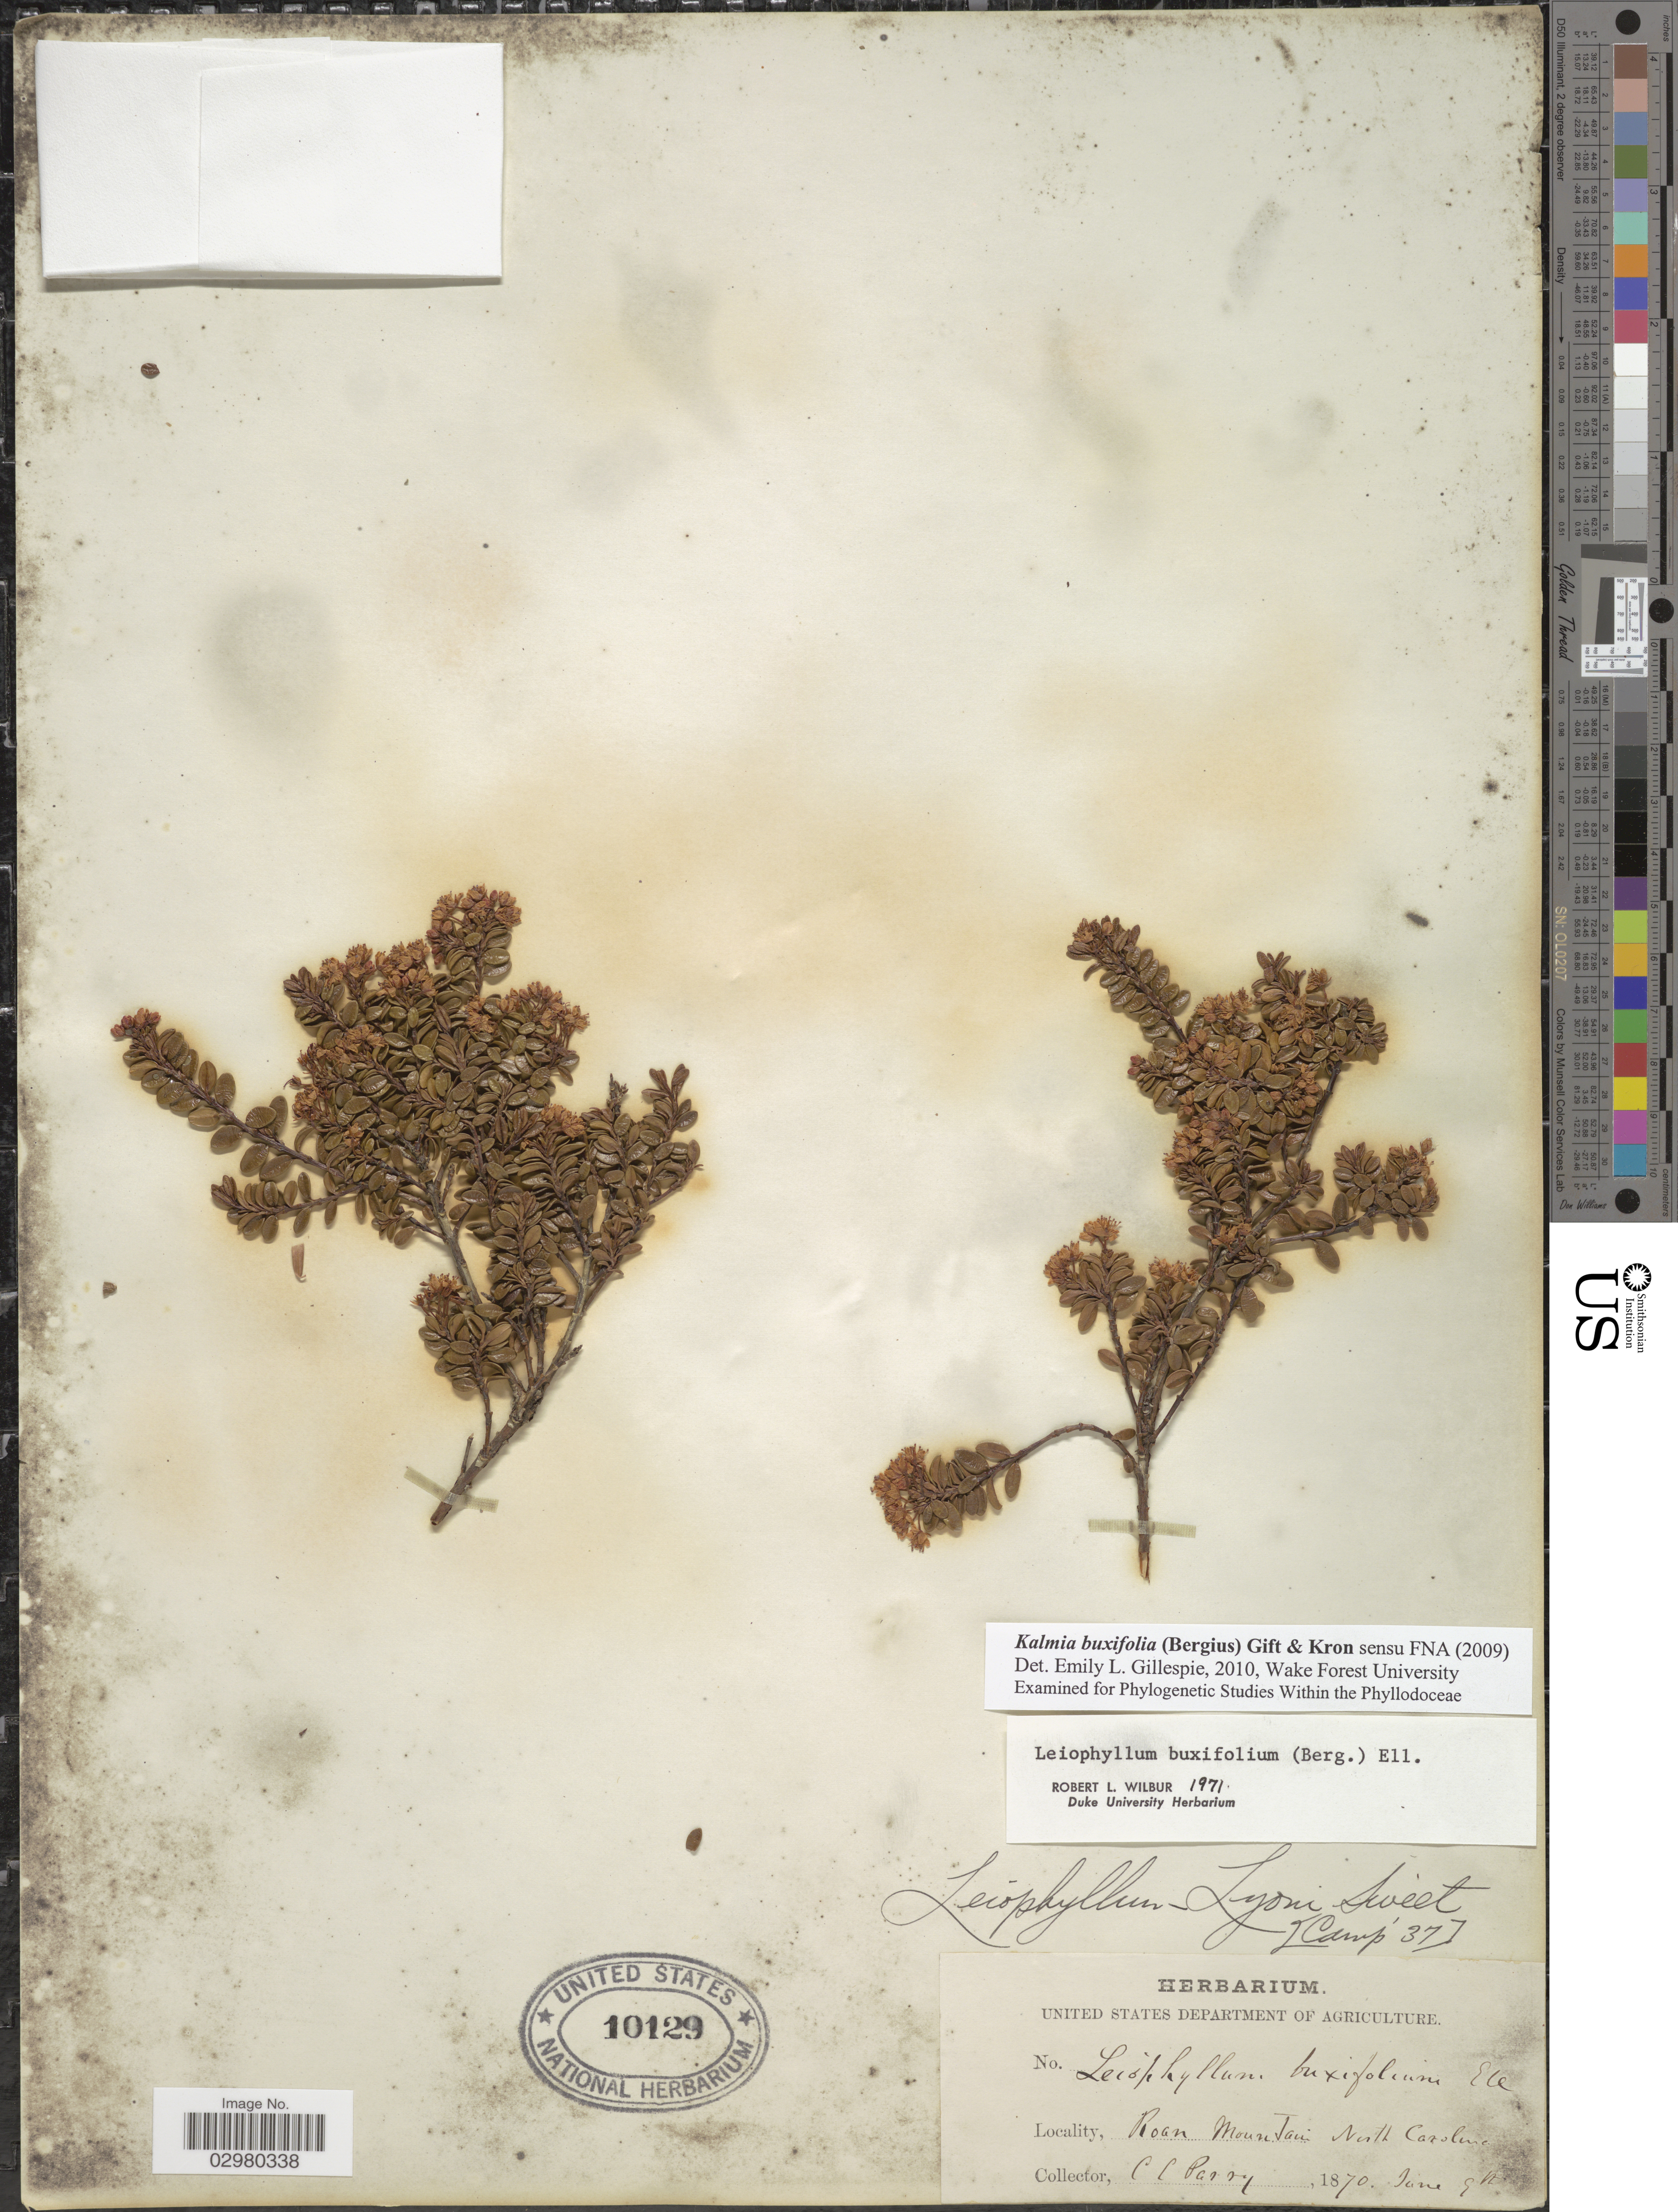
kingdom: Plantae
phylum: Tracheophyta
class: Magnoliopsida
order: Ericales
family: Ericaceae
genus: Leiophyllum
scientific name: Leiophyllum buxifolium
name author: (Bergius) Elliott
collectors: C. C. Parry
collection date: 1870-06-09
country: United States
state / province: North Carolina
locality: Roan Mountain.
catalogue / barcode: US 10129